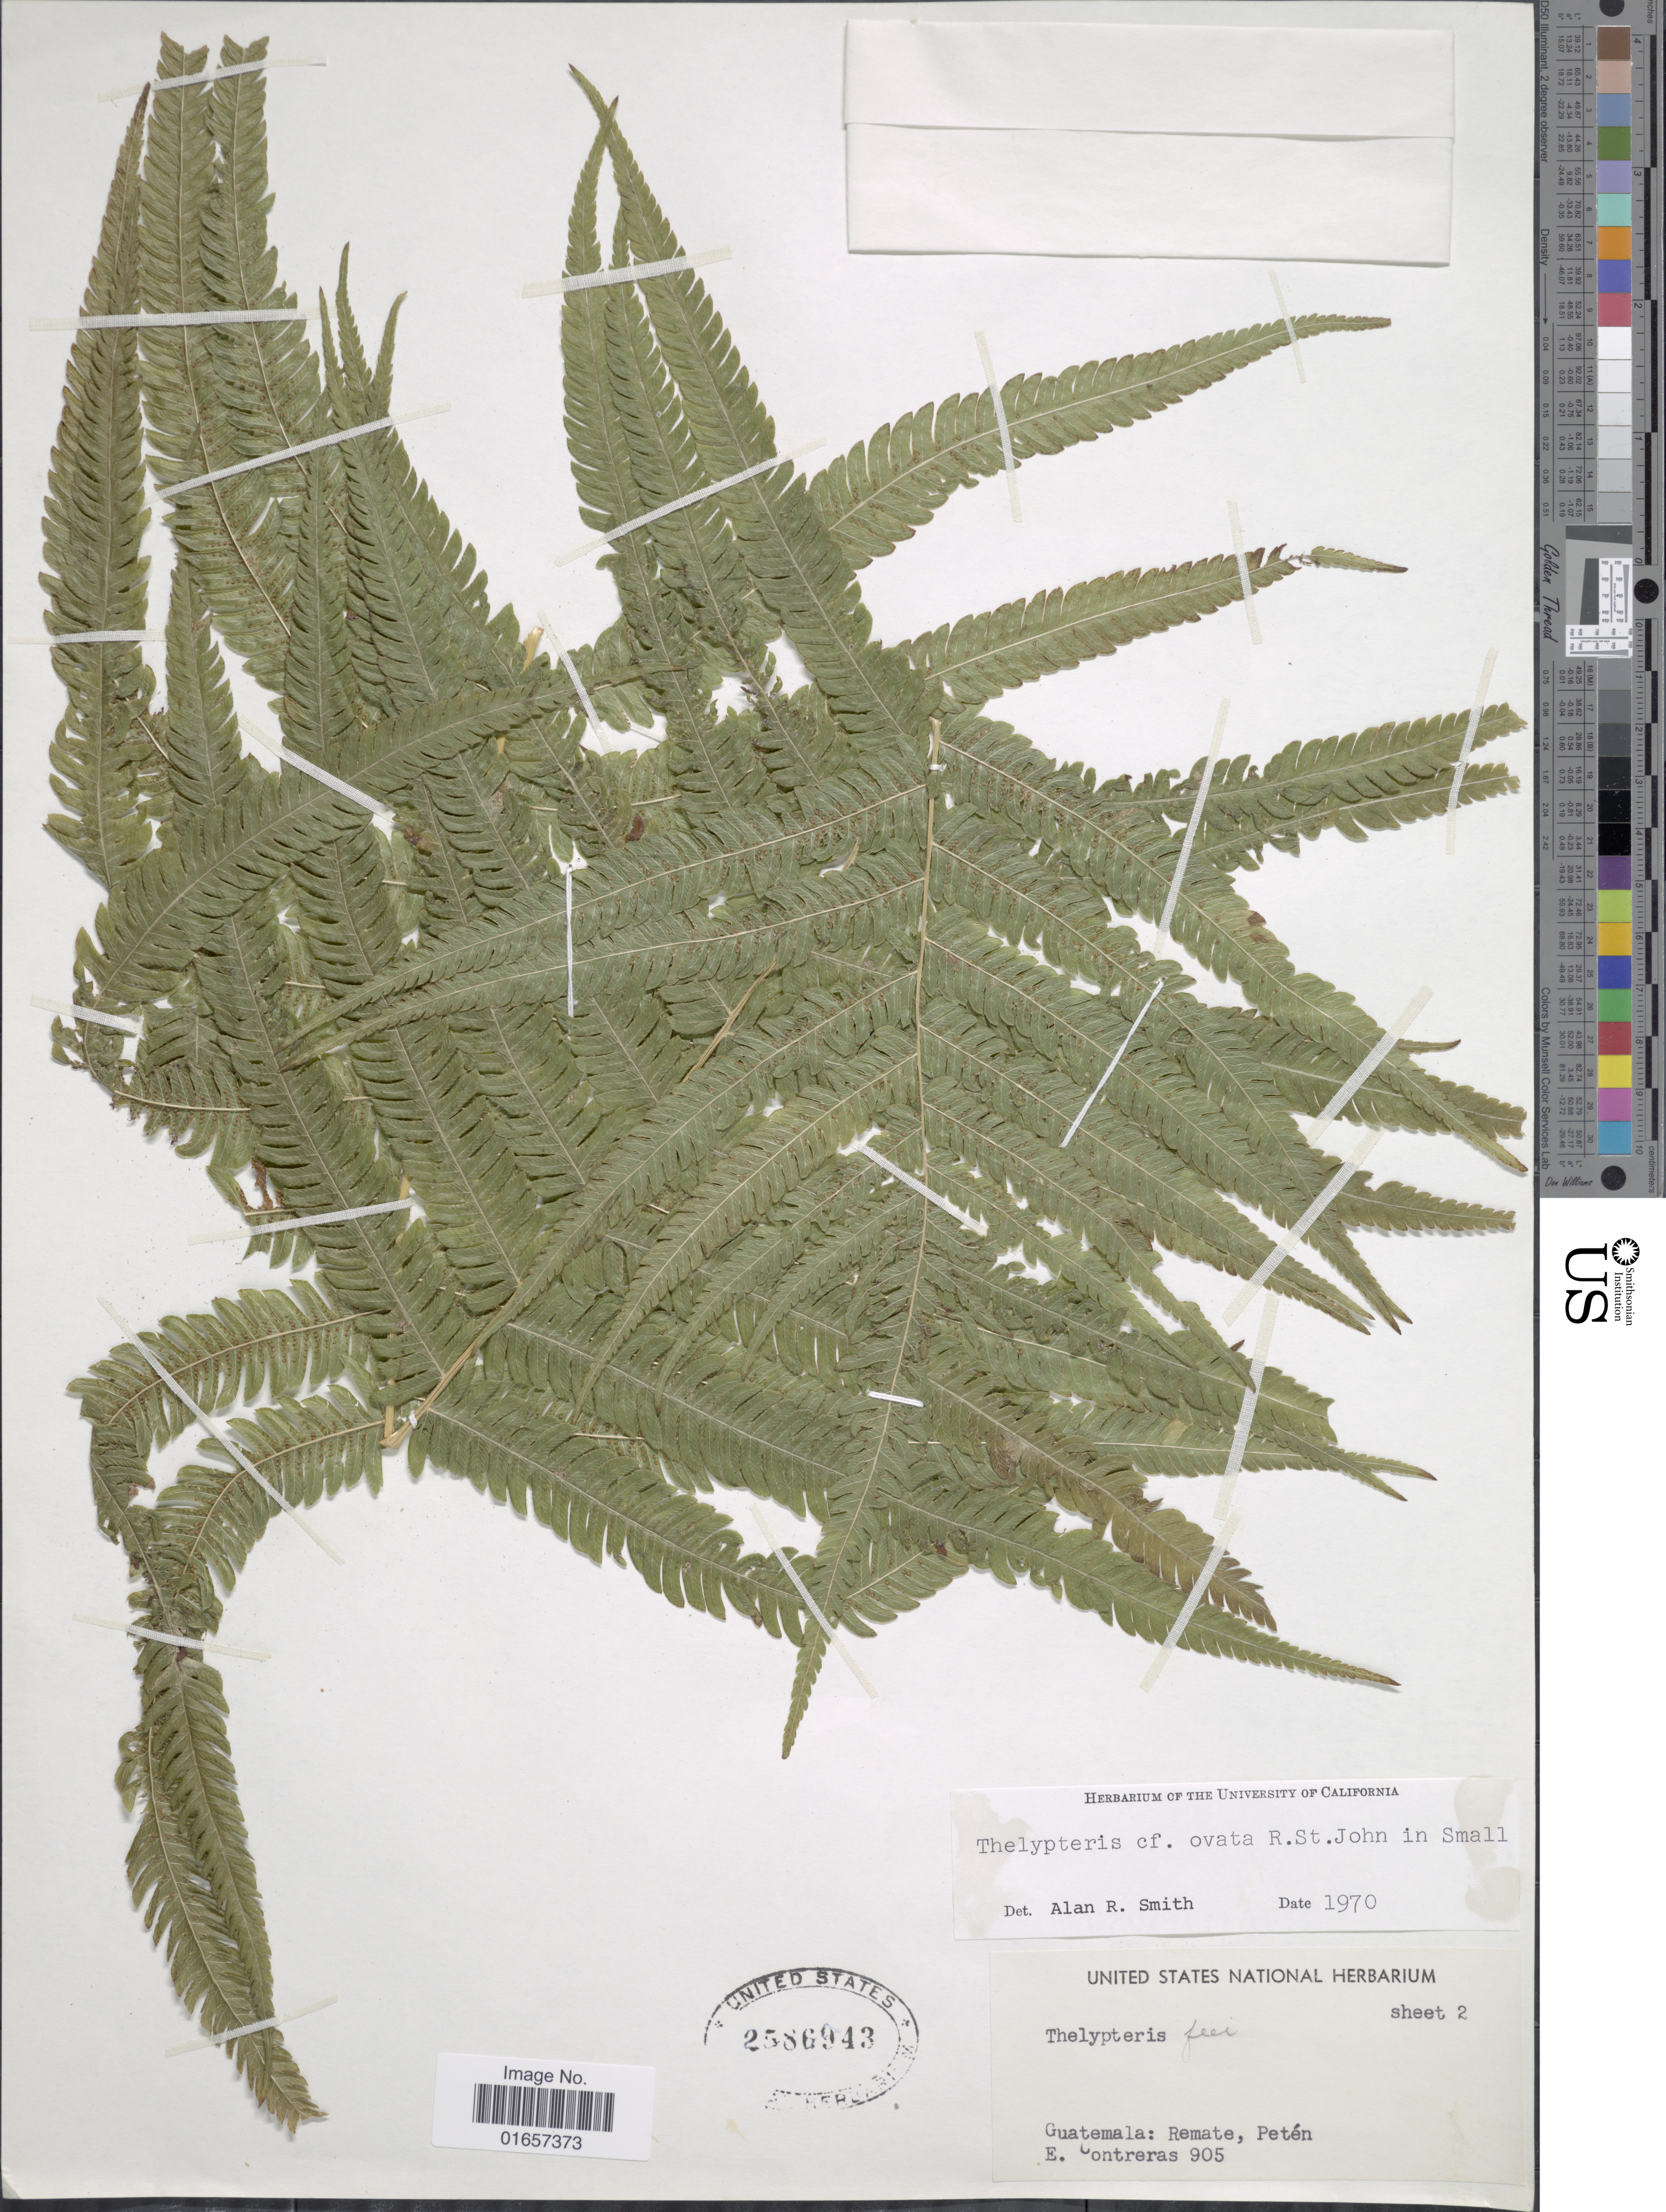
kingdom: Plantae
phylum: Tracheophyta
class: Polypodiopsida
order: Polypodiales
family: Thelypteridaceae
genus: Christella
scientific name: Christella ovata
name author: (R.P. St. John) Á. Löve & D. Löve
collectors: E. Contreras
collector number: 905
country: Guatemala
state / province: El Petén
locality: Guatemala, Remate, Petén.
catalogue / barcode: US 2586943